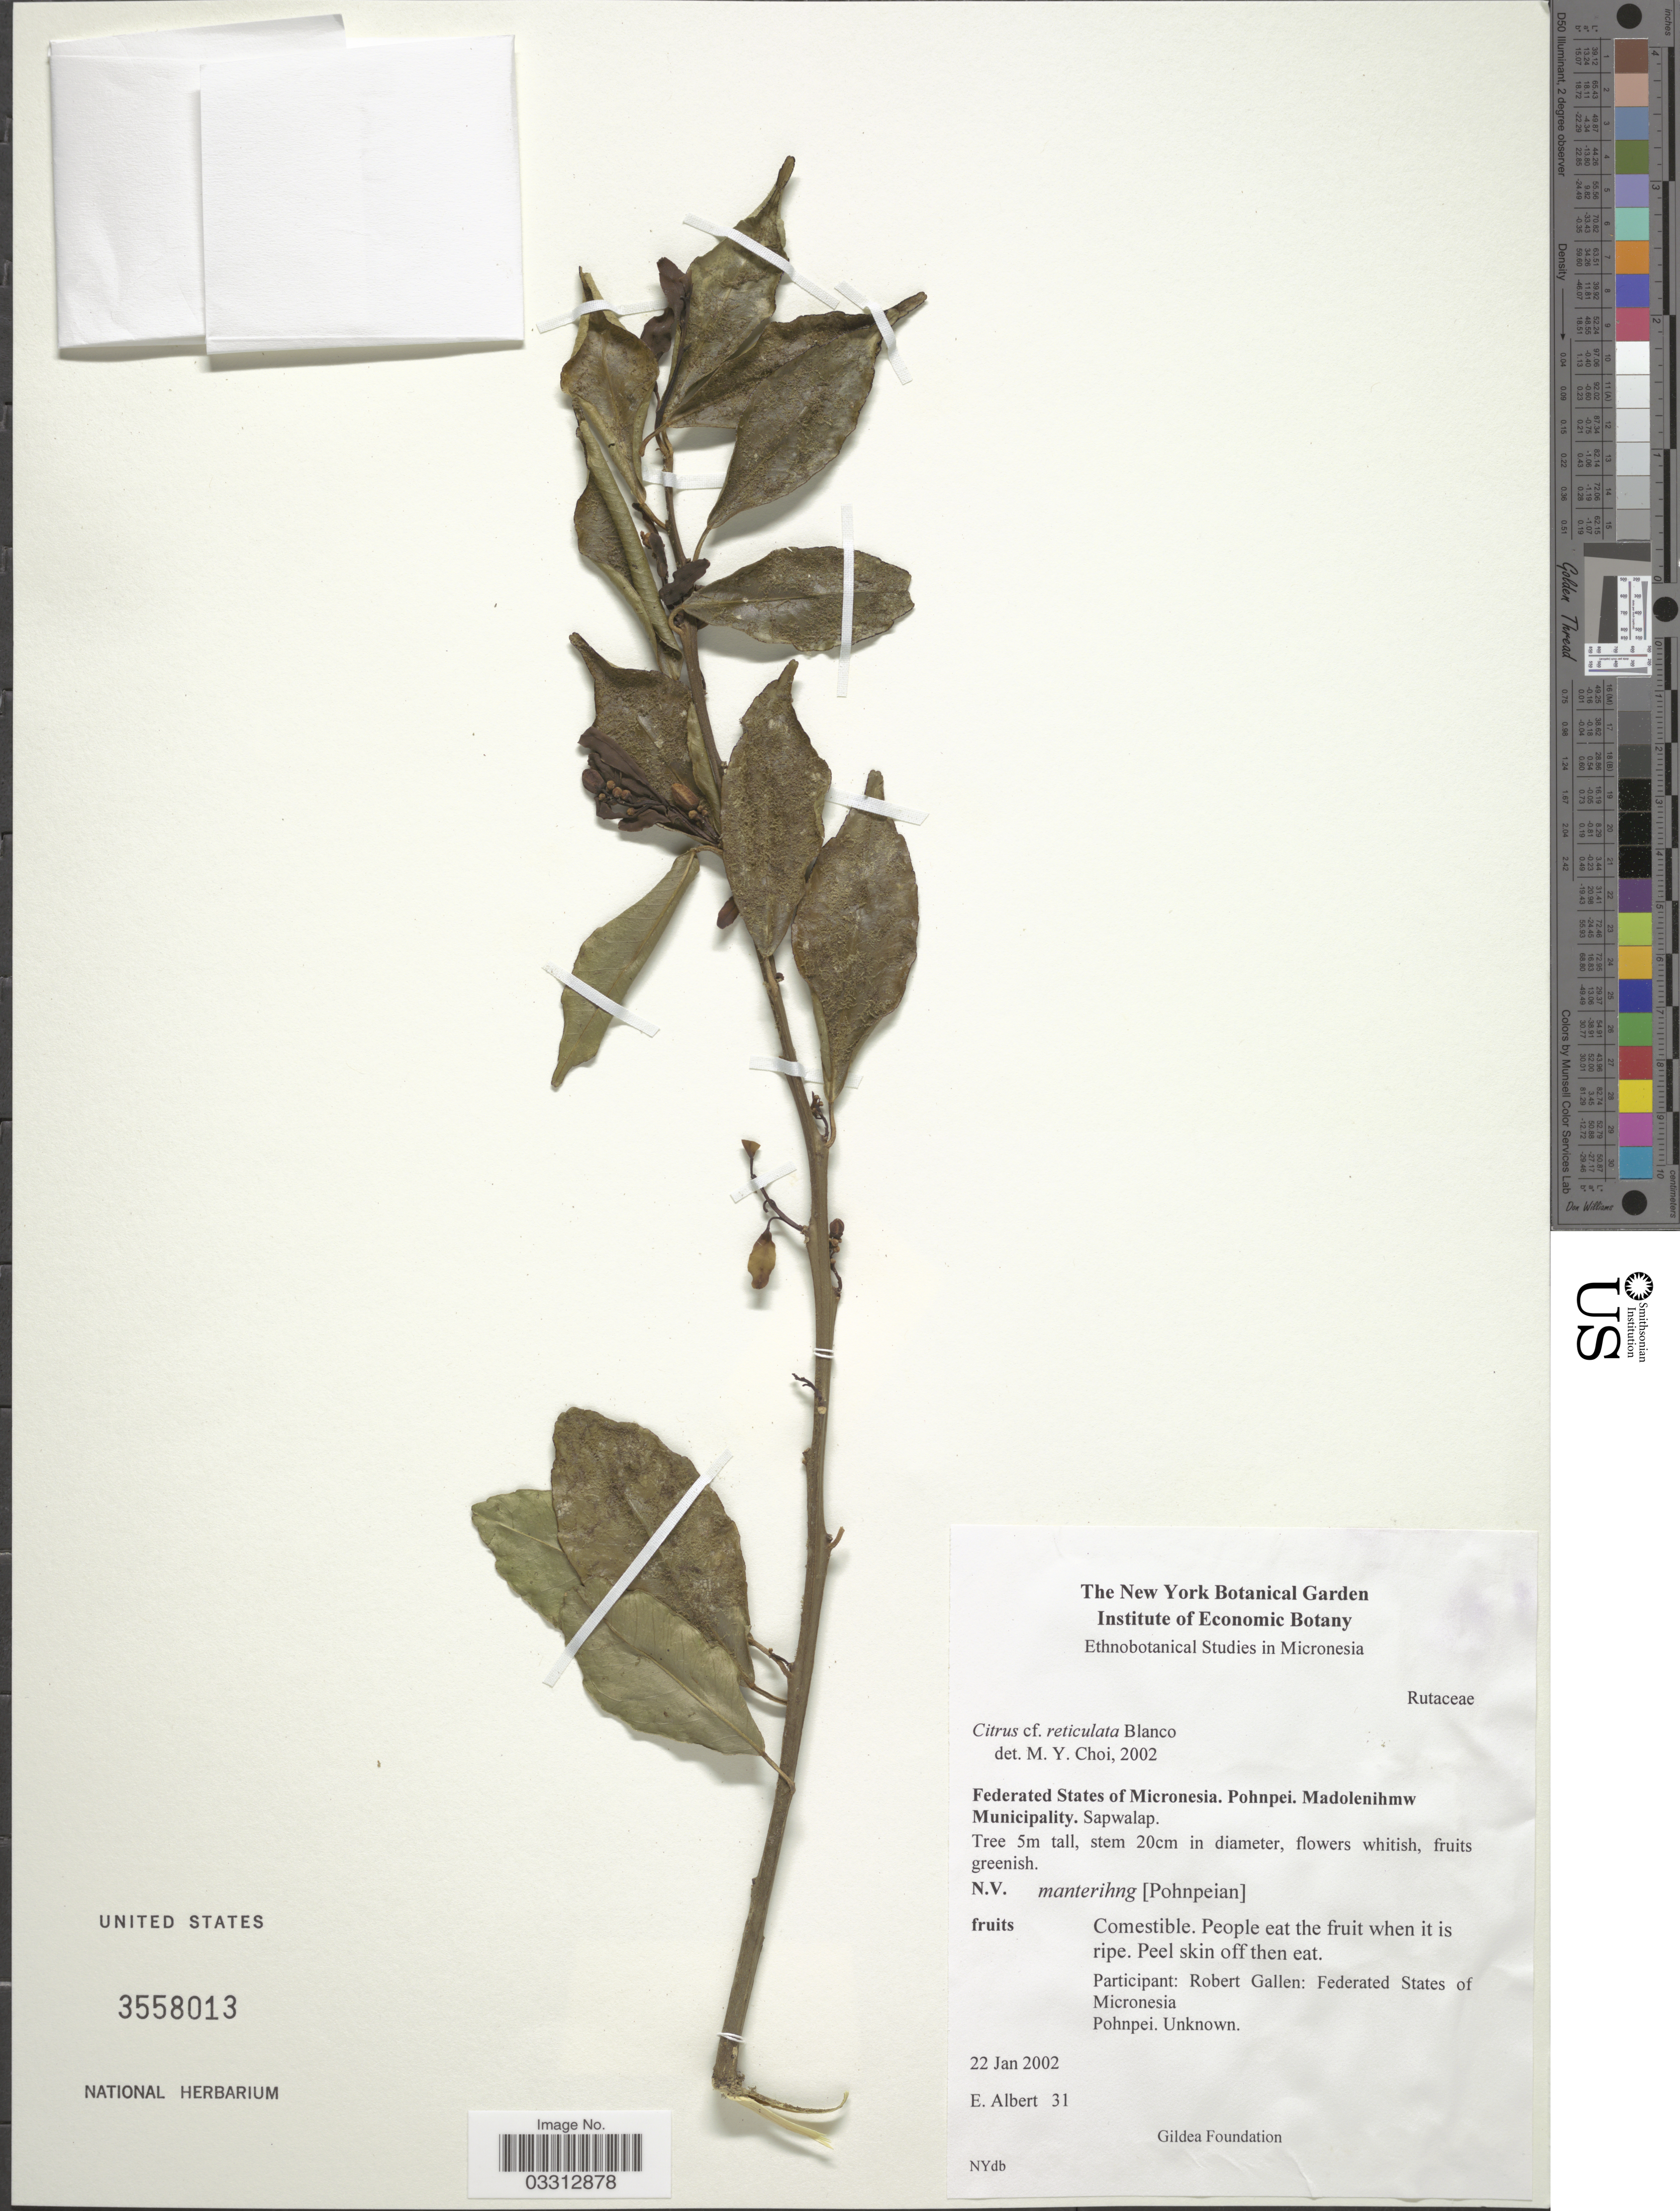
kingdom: Plantae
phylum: Tracheophyta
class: Magnoliopsida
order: Sapindales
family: Rutaceae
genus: Citrus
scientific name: Citrus reticulata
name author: Blanco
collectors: E. Albert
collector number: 31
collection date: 2002-01-22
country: Micronesia, Federated States of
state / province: Pohnpei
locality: Federal States of Micronesia. Pohnpei. Madolenihmw Municipality. Sapwalap.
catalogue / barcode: US 3558013